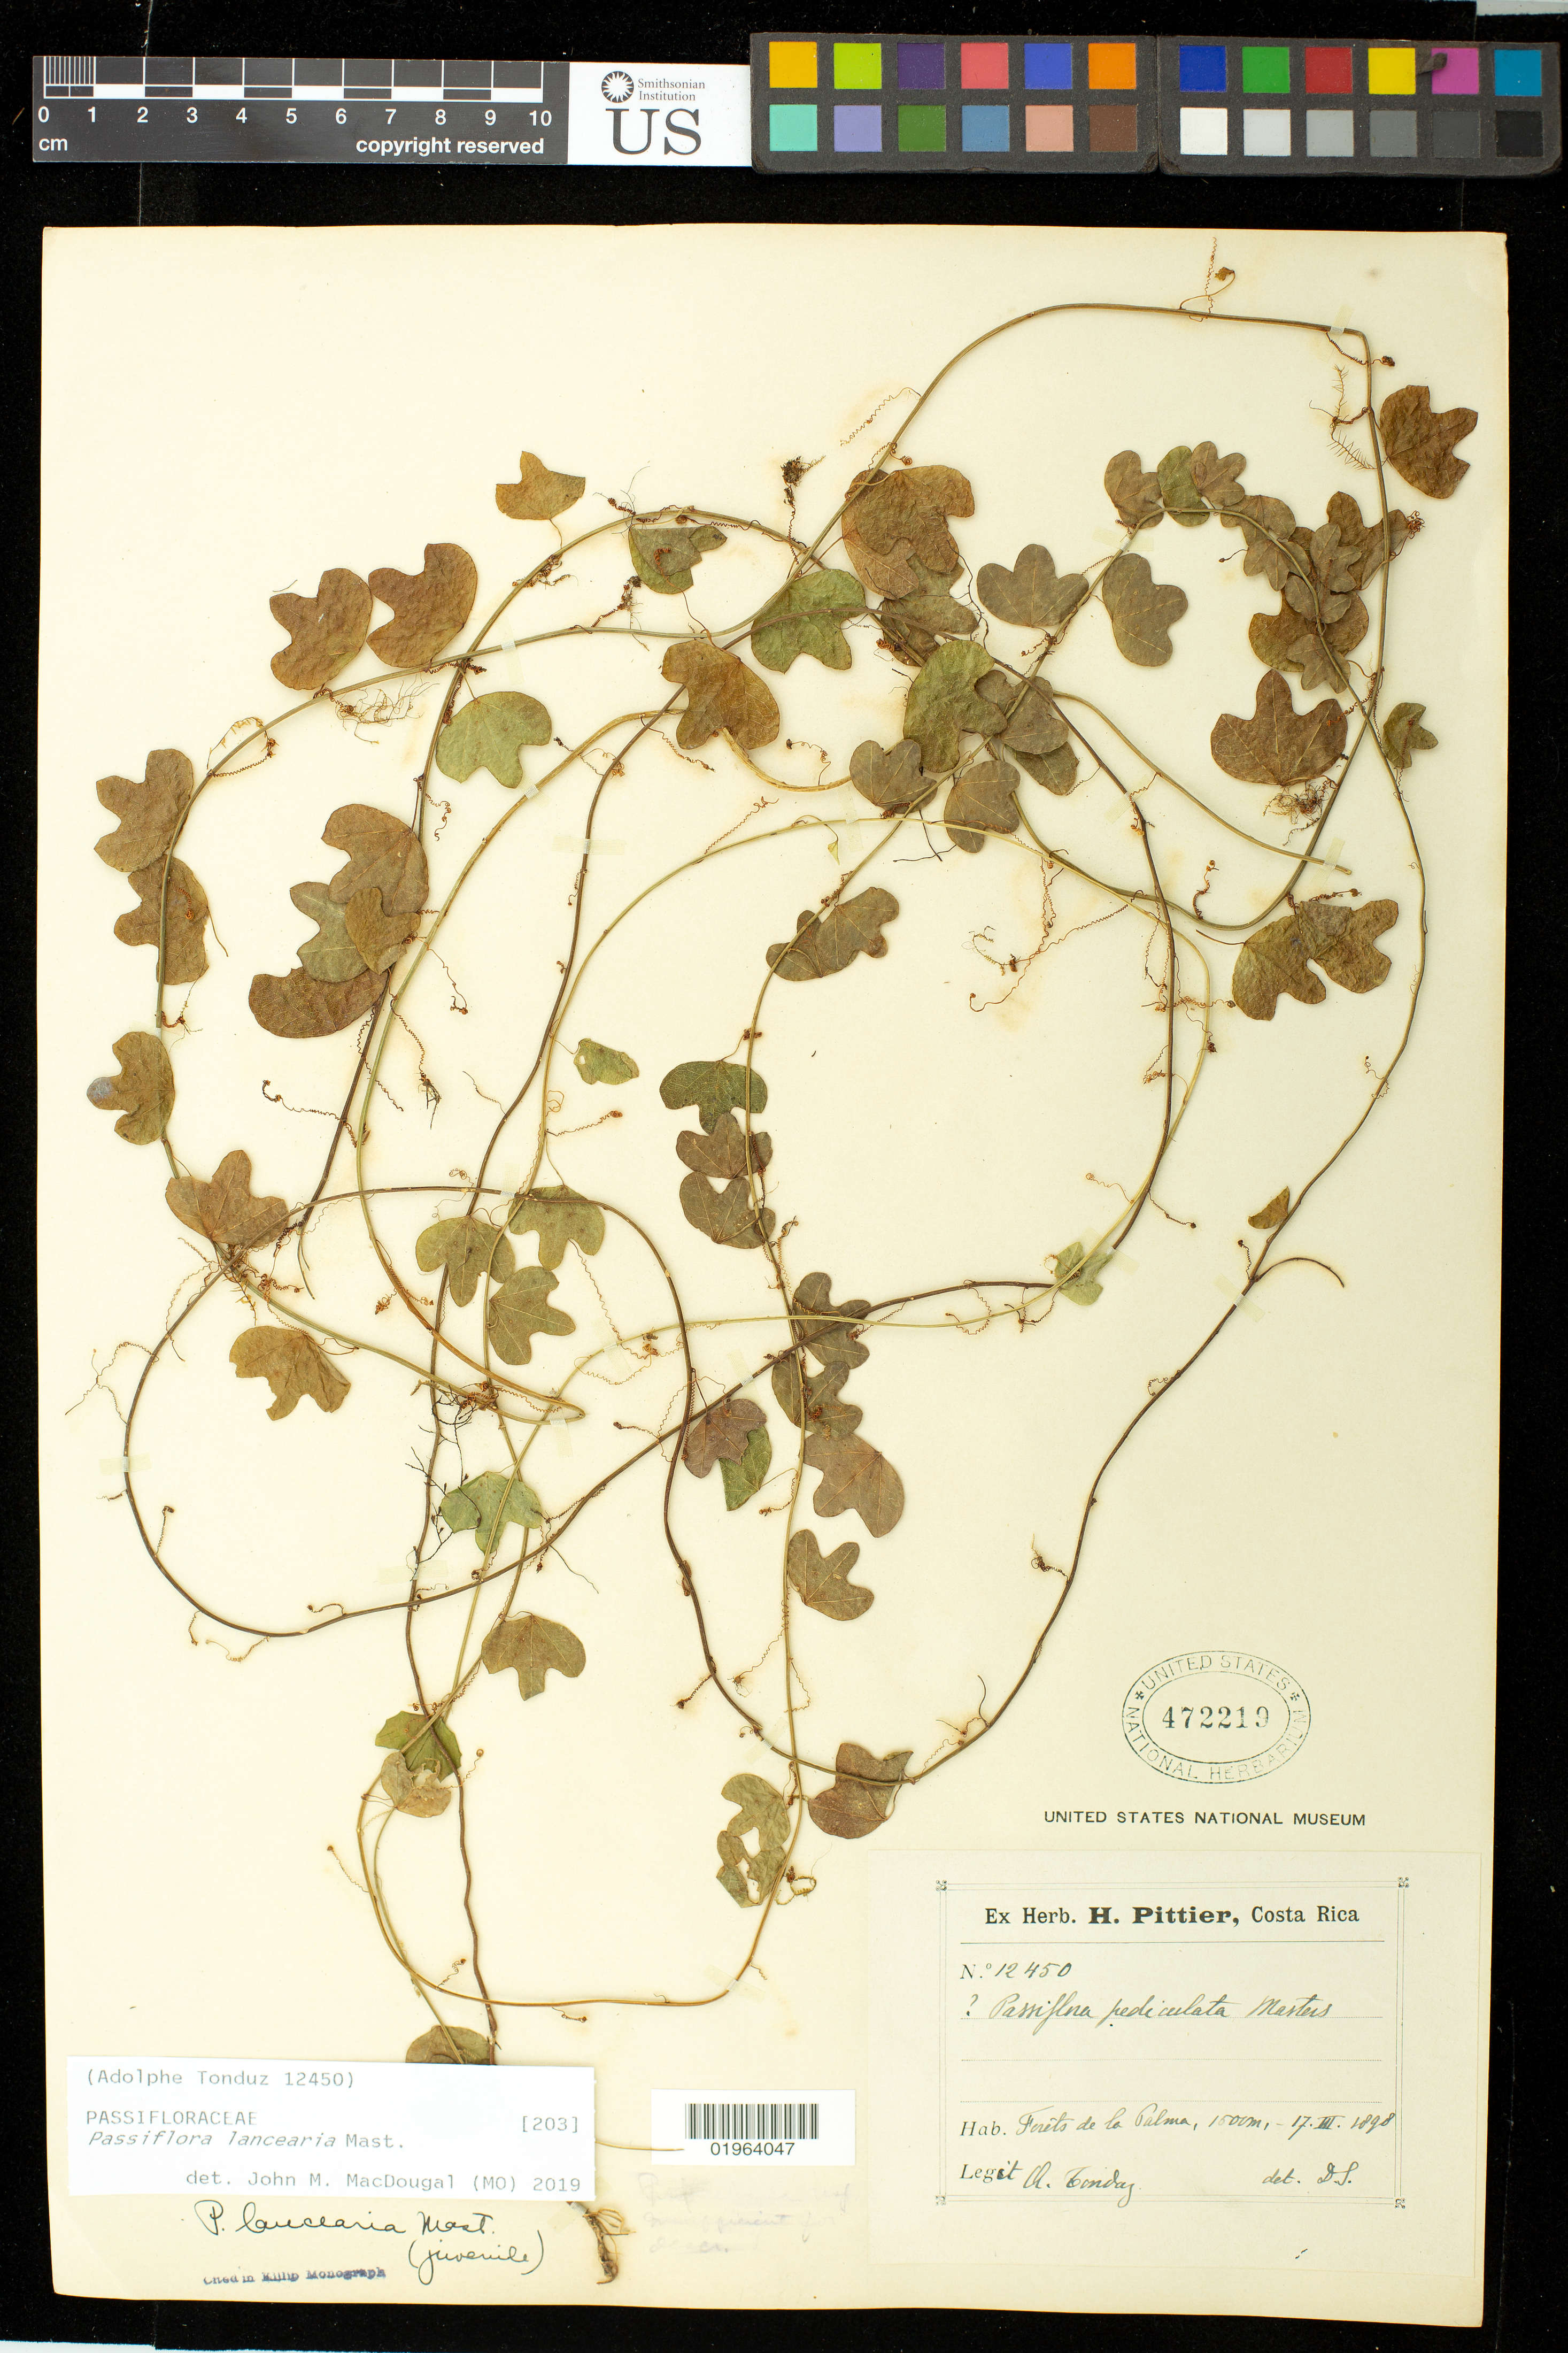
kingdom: Plantae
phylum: Tracheophyta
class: Magnoliopsida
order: Malpighiales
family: Passifloraceae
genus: Passiflora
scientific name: Passiflora lancearia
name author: Mast.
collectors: A. Tonduz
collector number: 12450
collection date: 1898-03-17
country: Costa Rica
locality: Forêts de la Palma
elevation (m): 1500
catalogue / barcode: US 472219